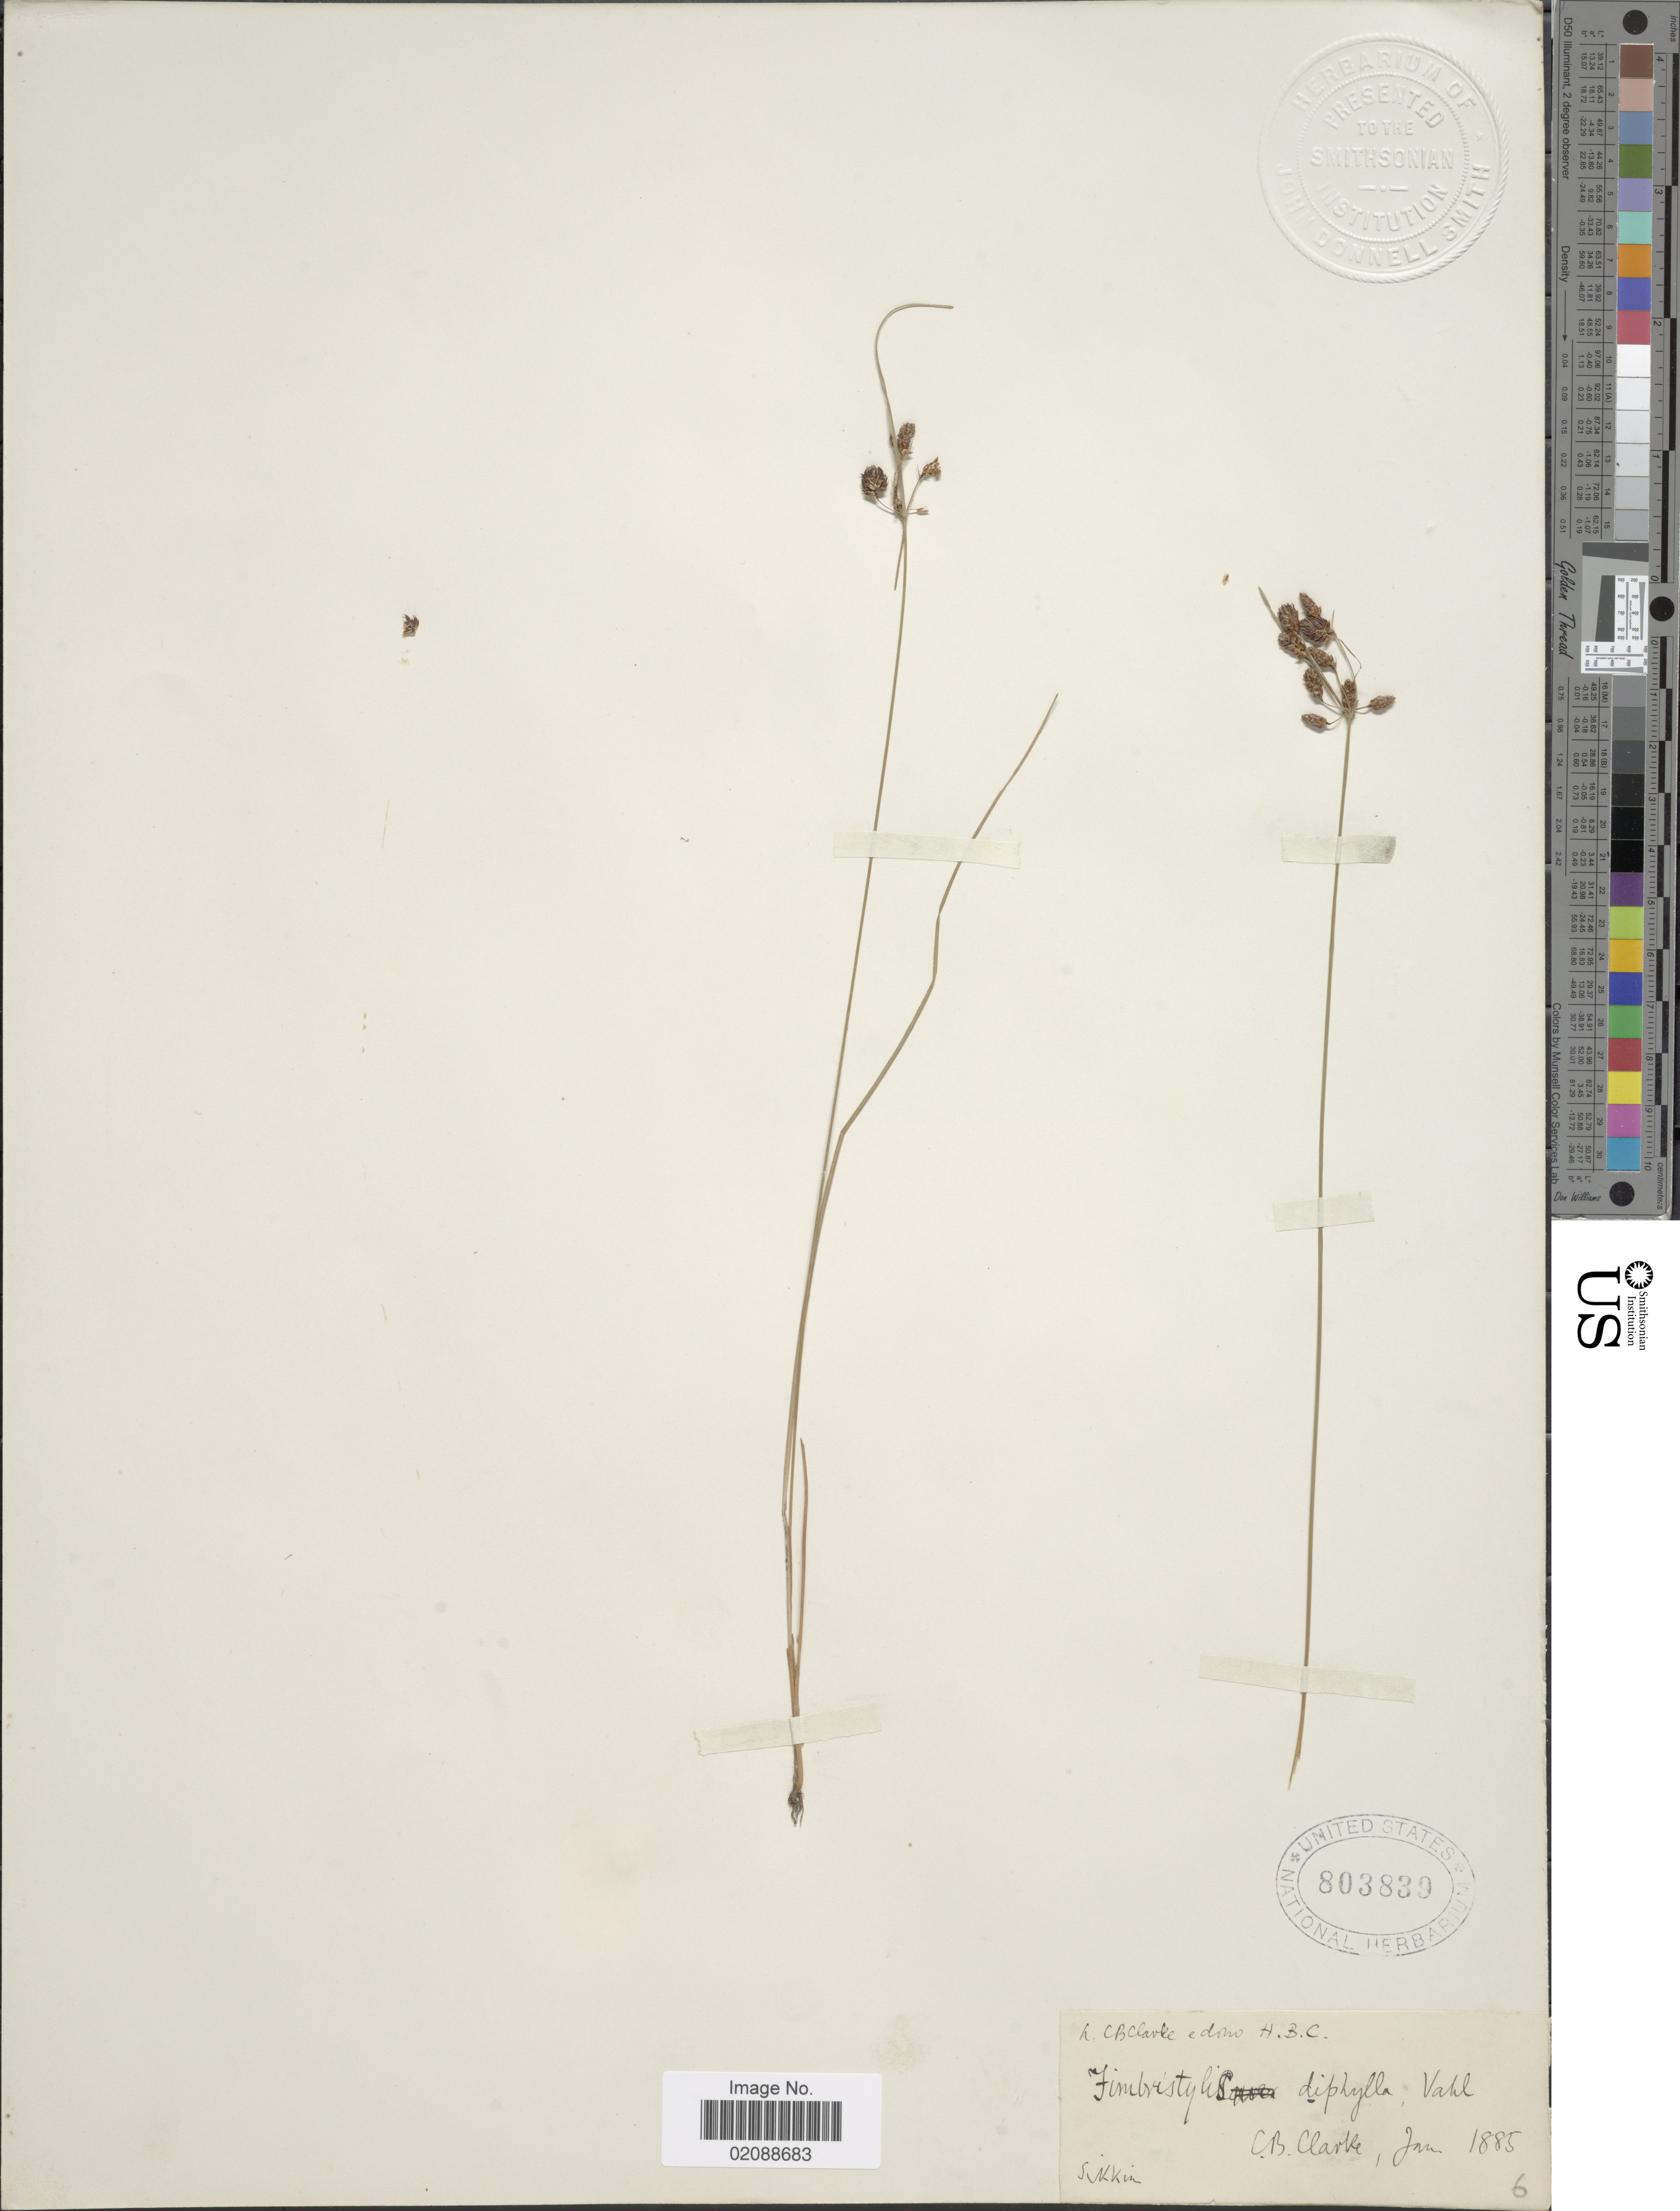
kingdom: Plantae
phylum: Tracheophyta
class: Liliopsida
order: Poales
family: Cyperaceae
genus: Fimbristylis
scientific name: Fimbristylis annua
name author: (All.) Roem. & Schult.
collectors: C. B. Clarke & H. Cunningham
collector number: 6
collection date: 1885-01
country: India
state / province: Sikkim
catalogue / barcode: US 803839